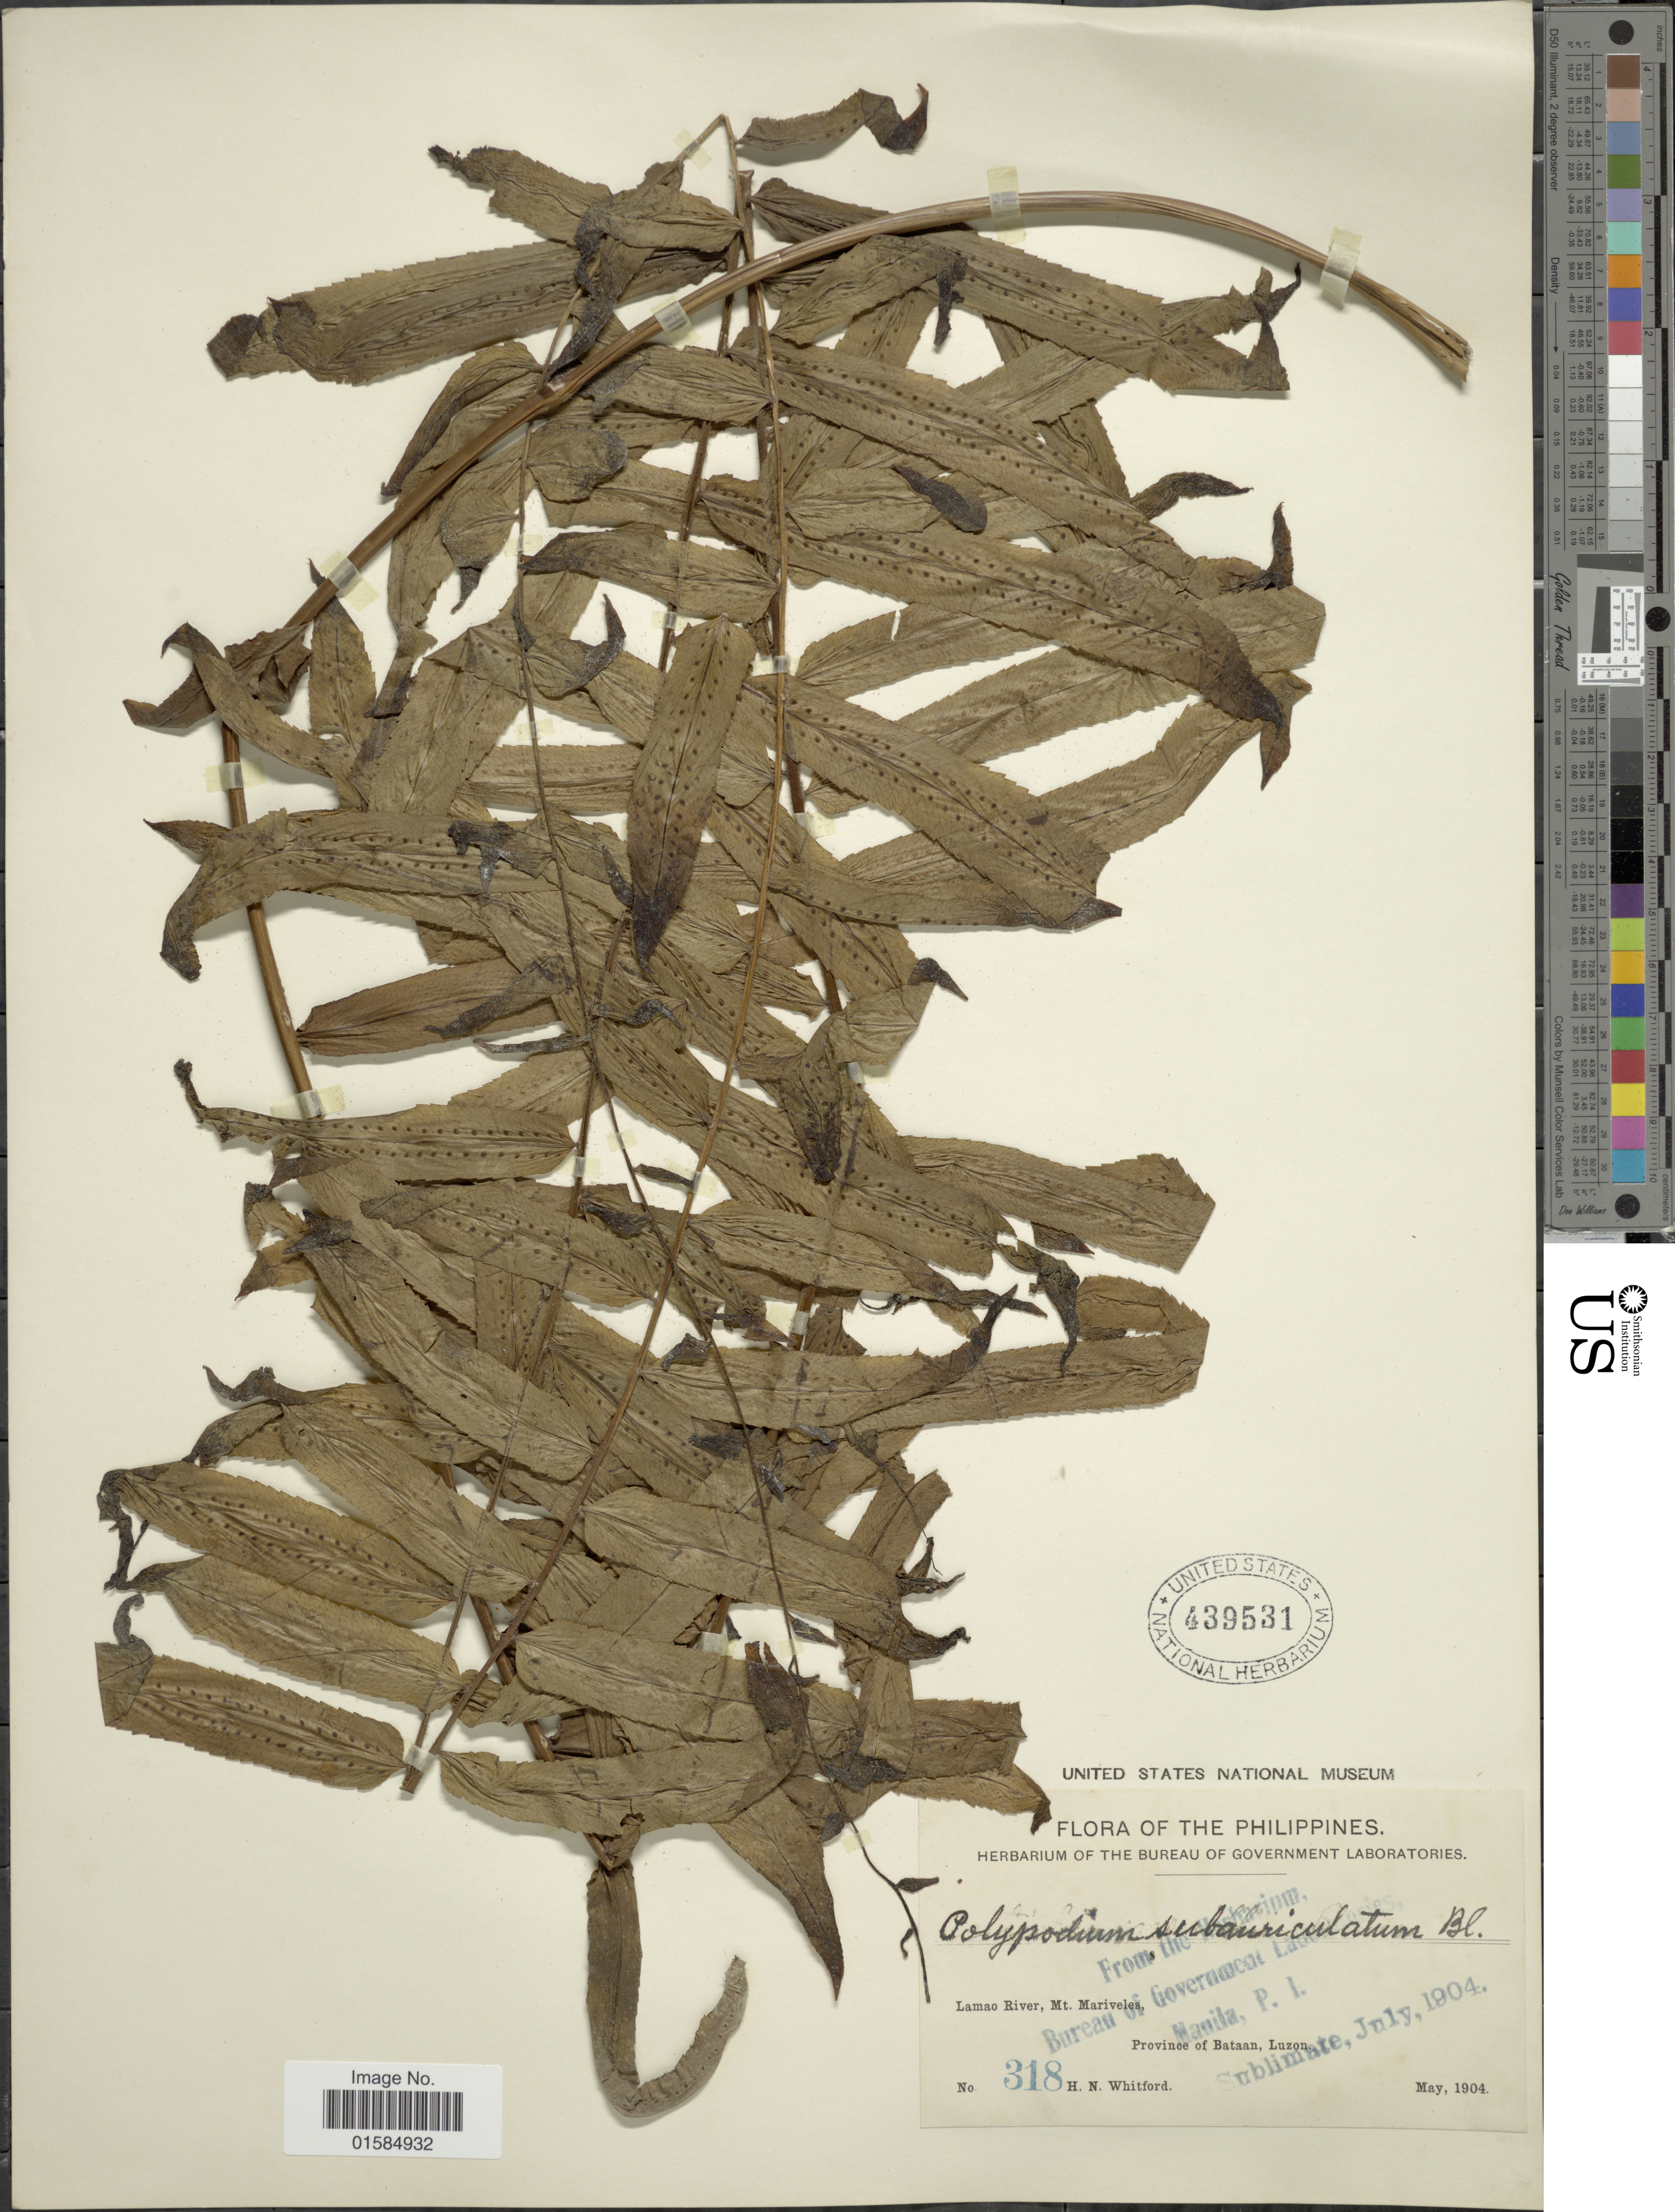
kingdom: Plantae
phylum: Tracheophyta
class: Polypodiopsida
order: Polypodiales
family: Polypodiaceae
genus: Goniophlebium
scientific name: Goniophlebium subauriculatum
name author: (Blume) C. Presl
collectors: H. N. Whitford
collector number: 318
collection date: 1904-05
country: Philippines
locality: Lamao River, Mt. Mariveles, Province of Bataan, Luzon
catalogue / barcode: US 439531